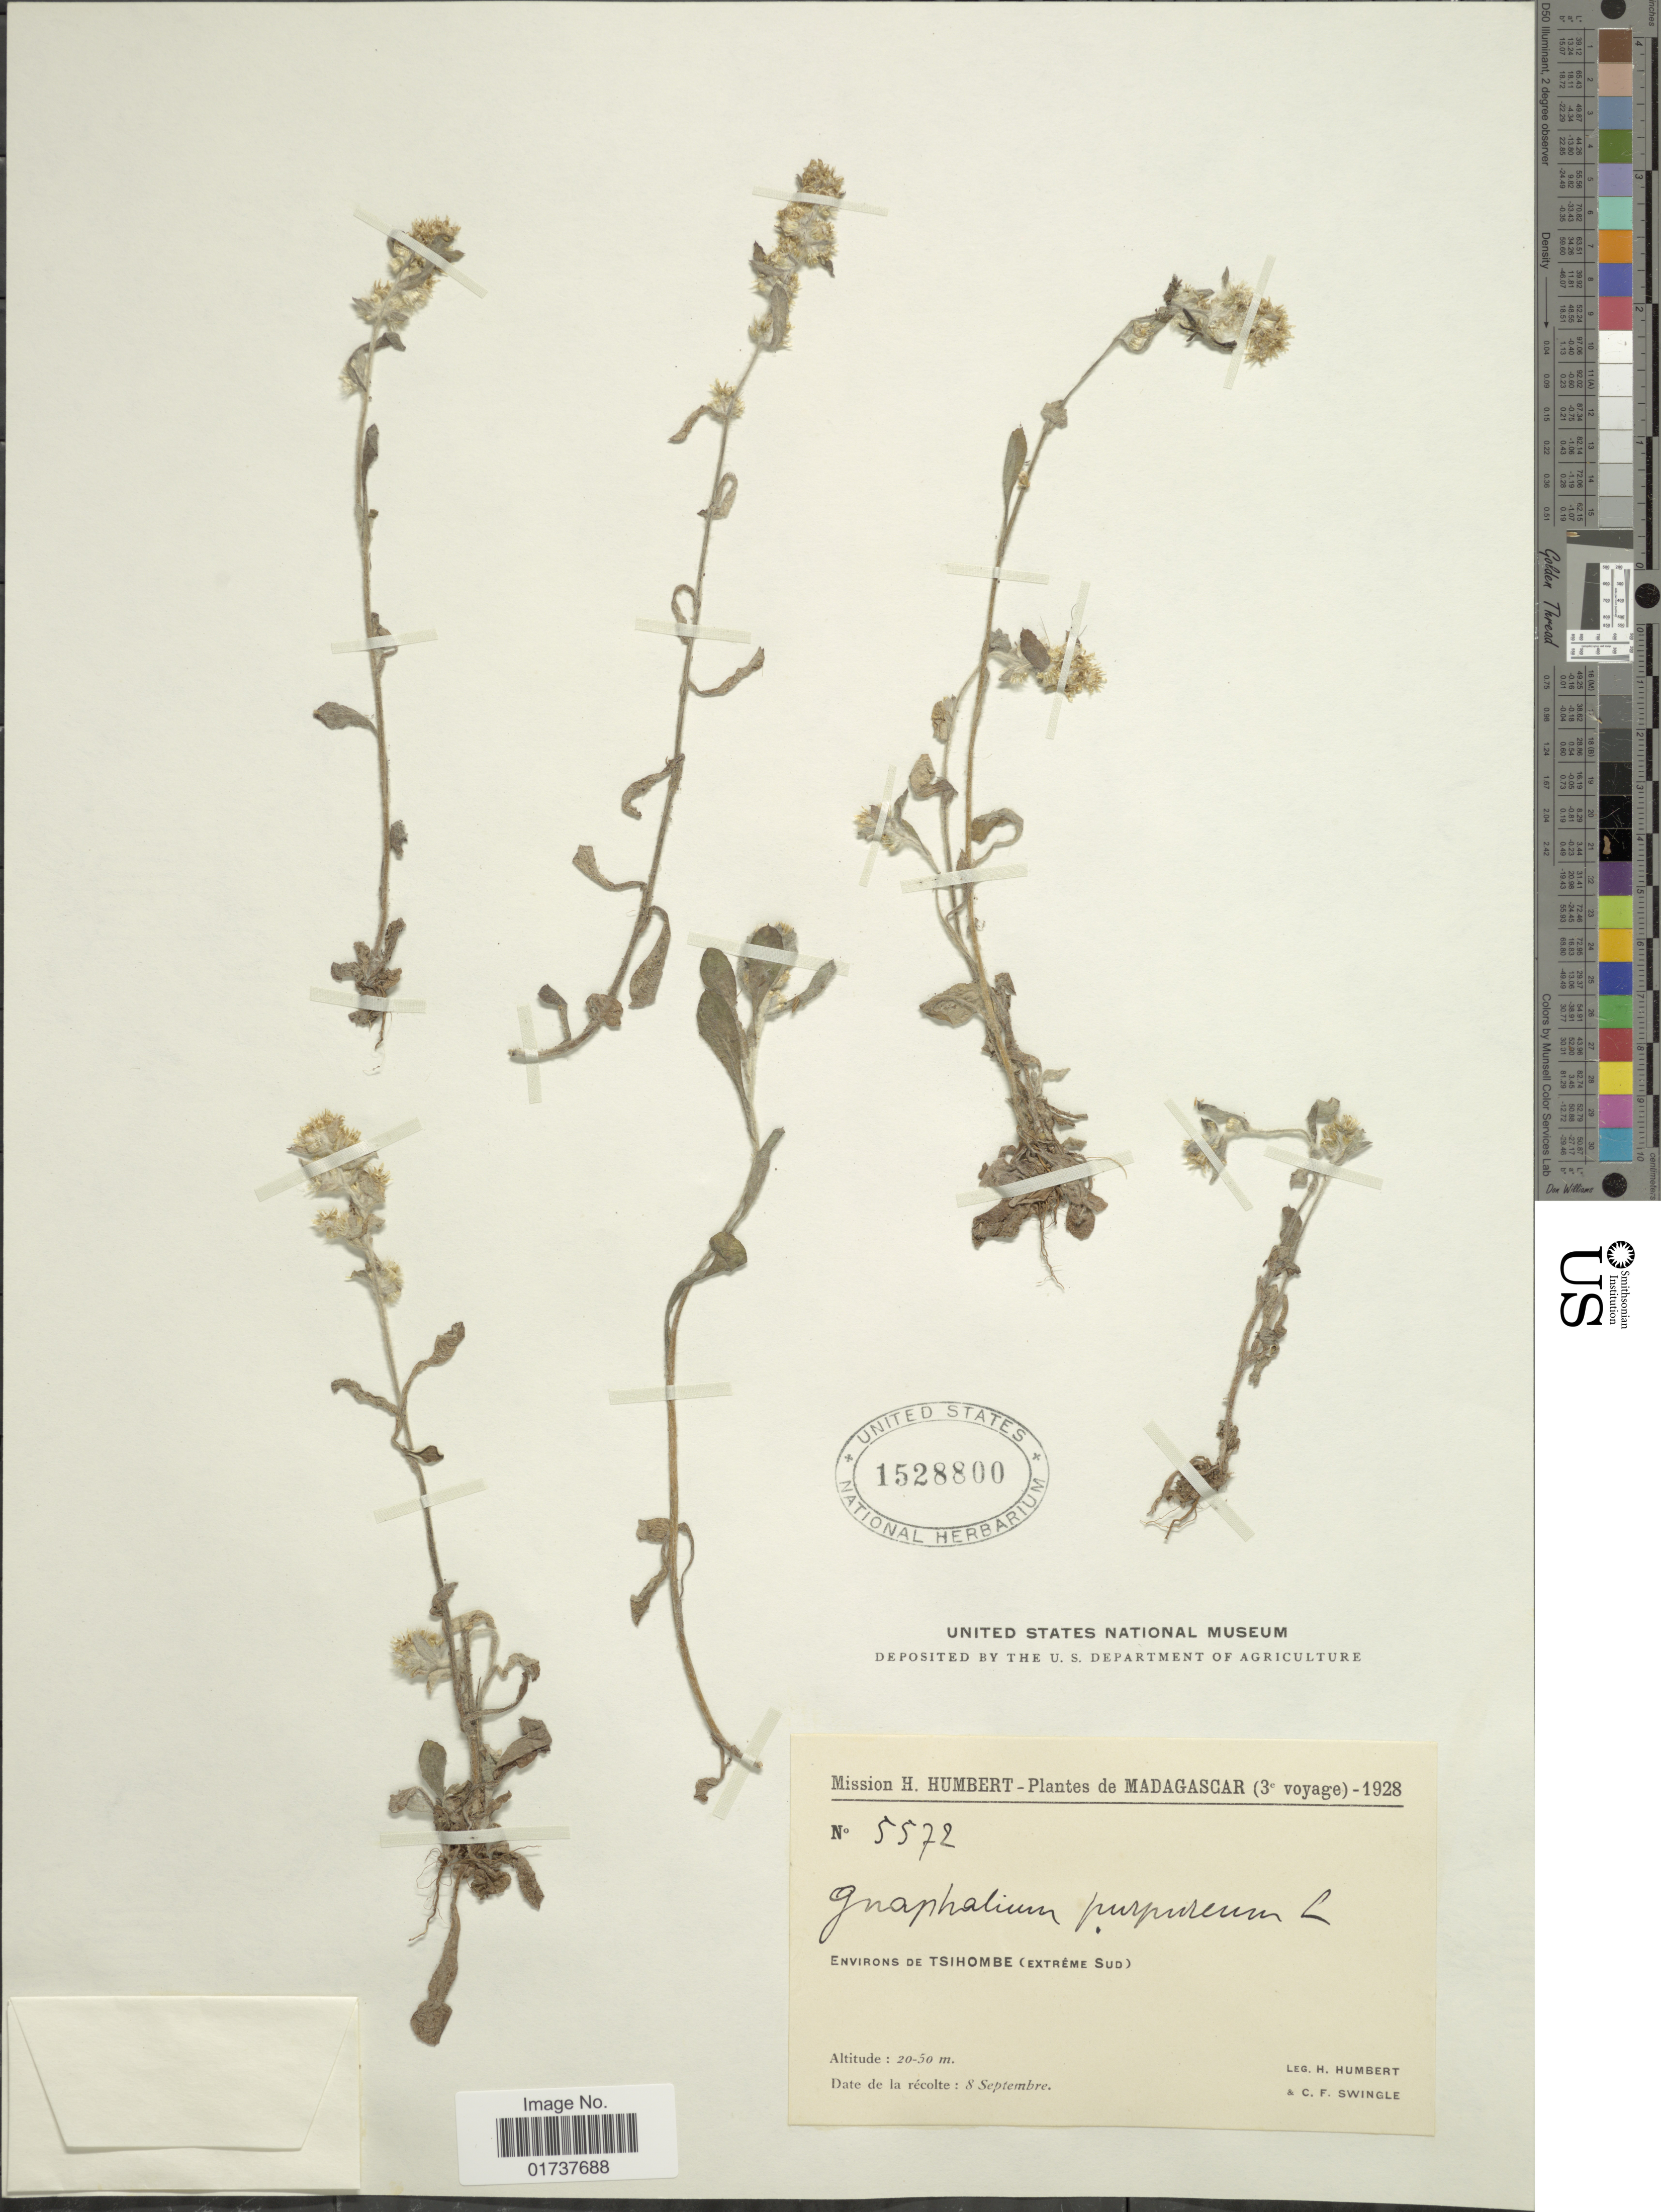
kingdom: Plantae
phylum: Tracheophyta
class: Magnoliopsida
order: Asterales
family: Asteraceae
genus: Gnaphalium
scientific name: Gnaphalium purpureum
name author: L.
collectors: H. Humbert & C. Swingle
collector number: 5572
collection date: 1928-09-08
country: Madagascar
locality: Environs de Tsihombe (Extreme Sud)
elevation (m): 20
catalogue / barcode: US 1528800